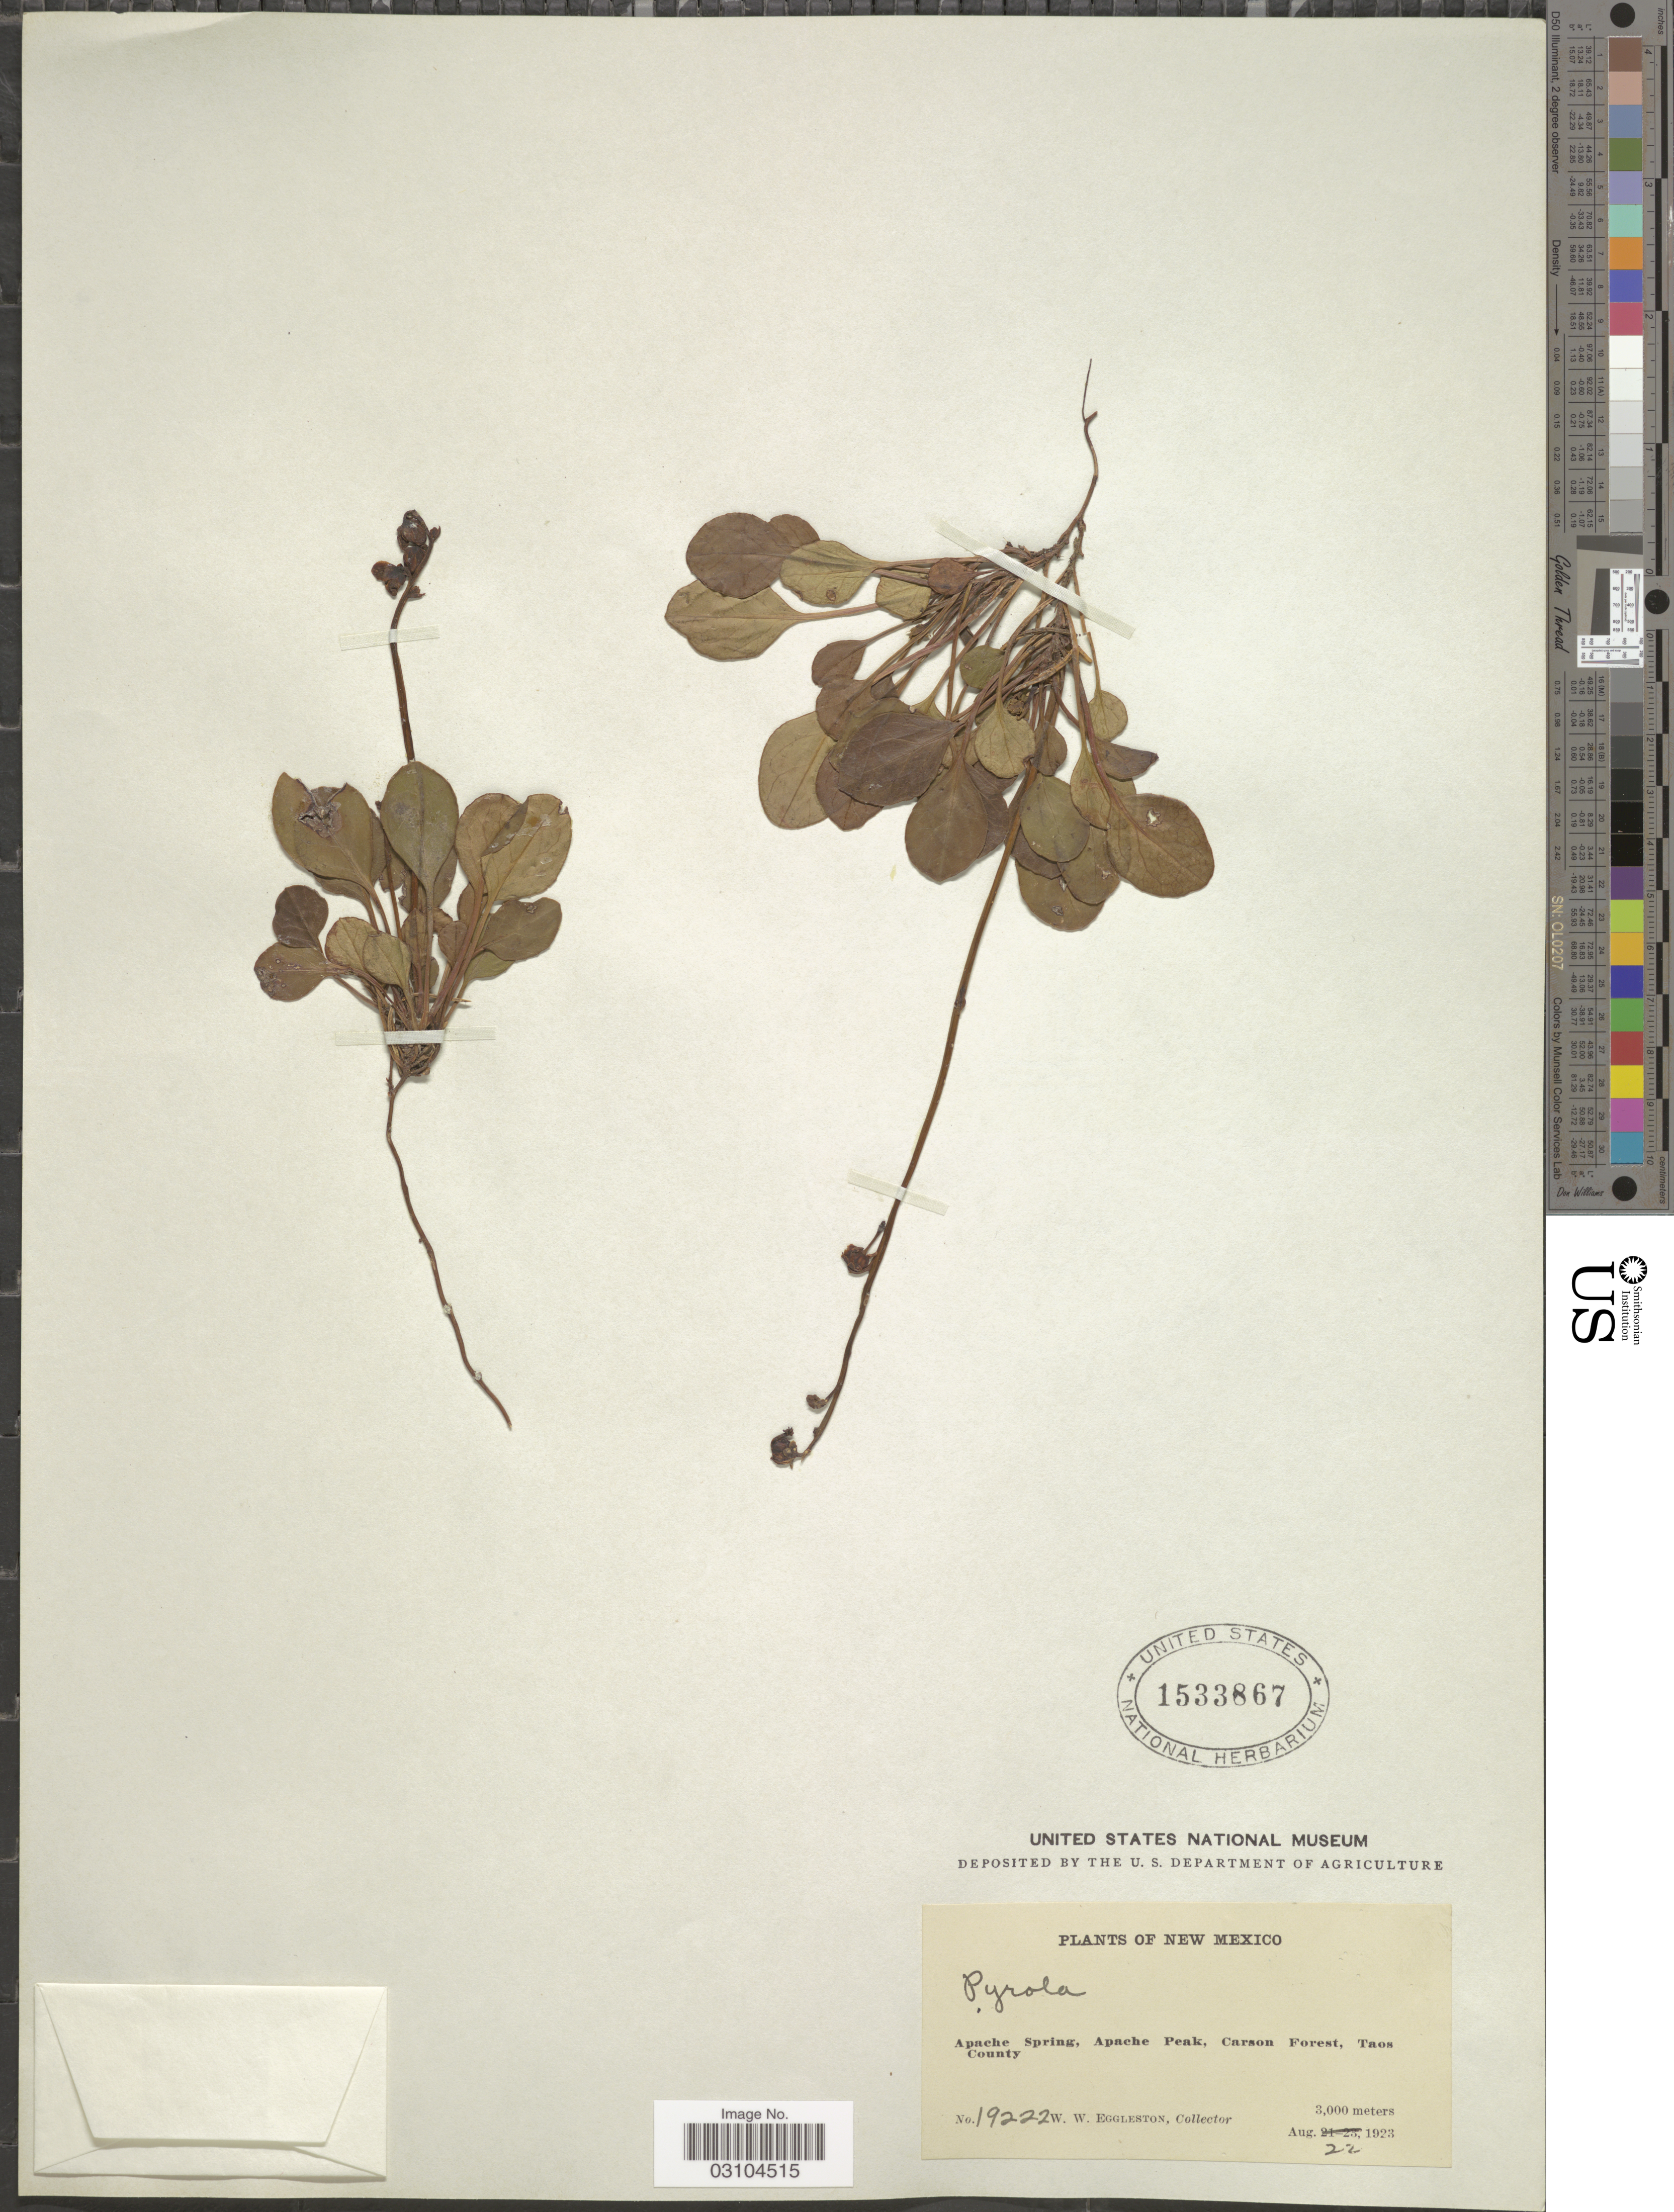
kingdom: Plantae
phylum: Tracheophyta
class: Magnoliopsida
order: Ericales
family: Ericaceae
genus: Pyrola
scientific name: Pyrola sp.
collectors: W. W. Eggleston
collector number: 19222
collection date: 1923-08-22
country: United States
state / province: New Mexico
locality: Apache Springm Apache Peak, Carson Forest, Taos County.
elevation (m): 3000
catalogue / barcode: US 1533867